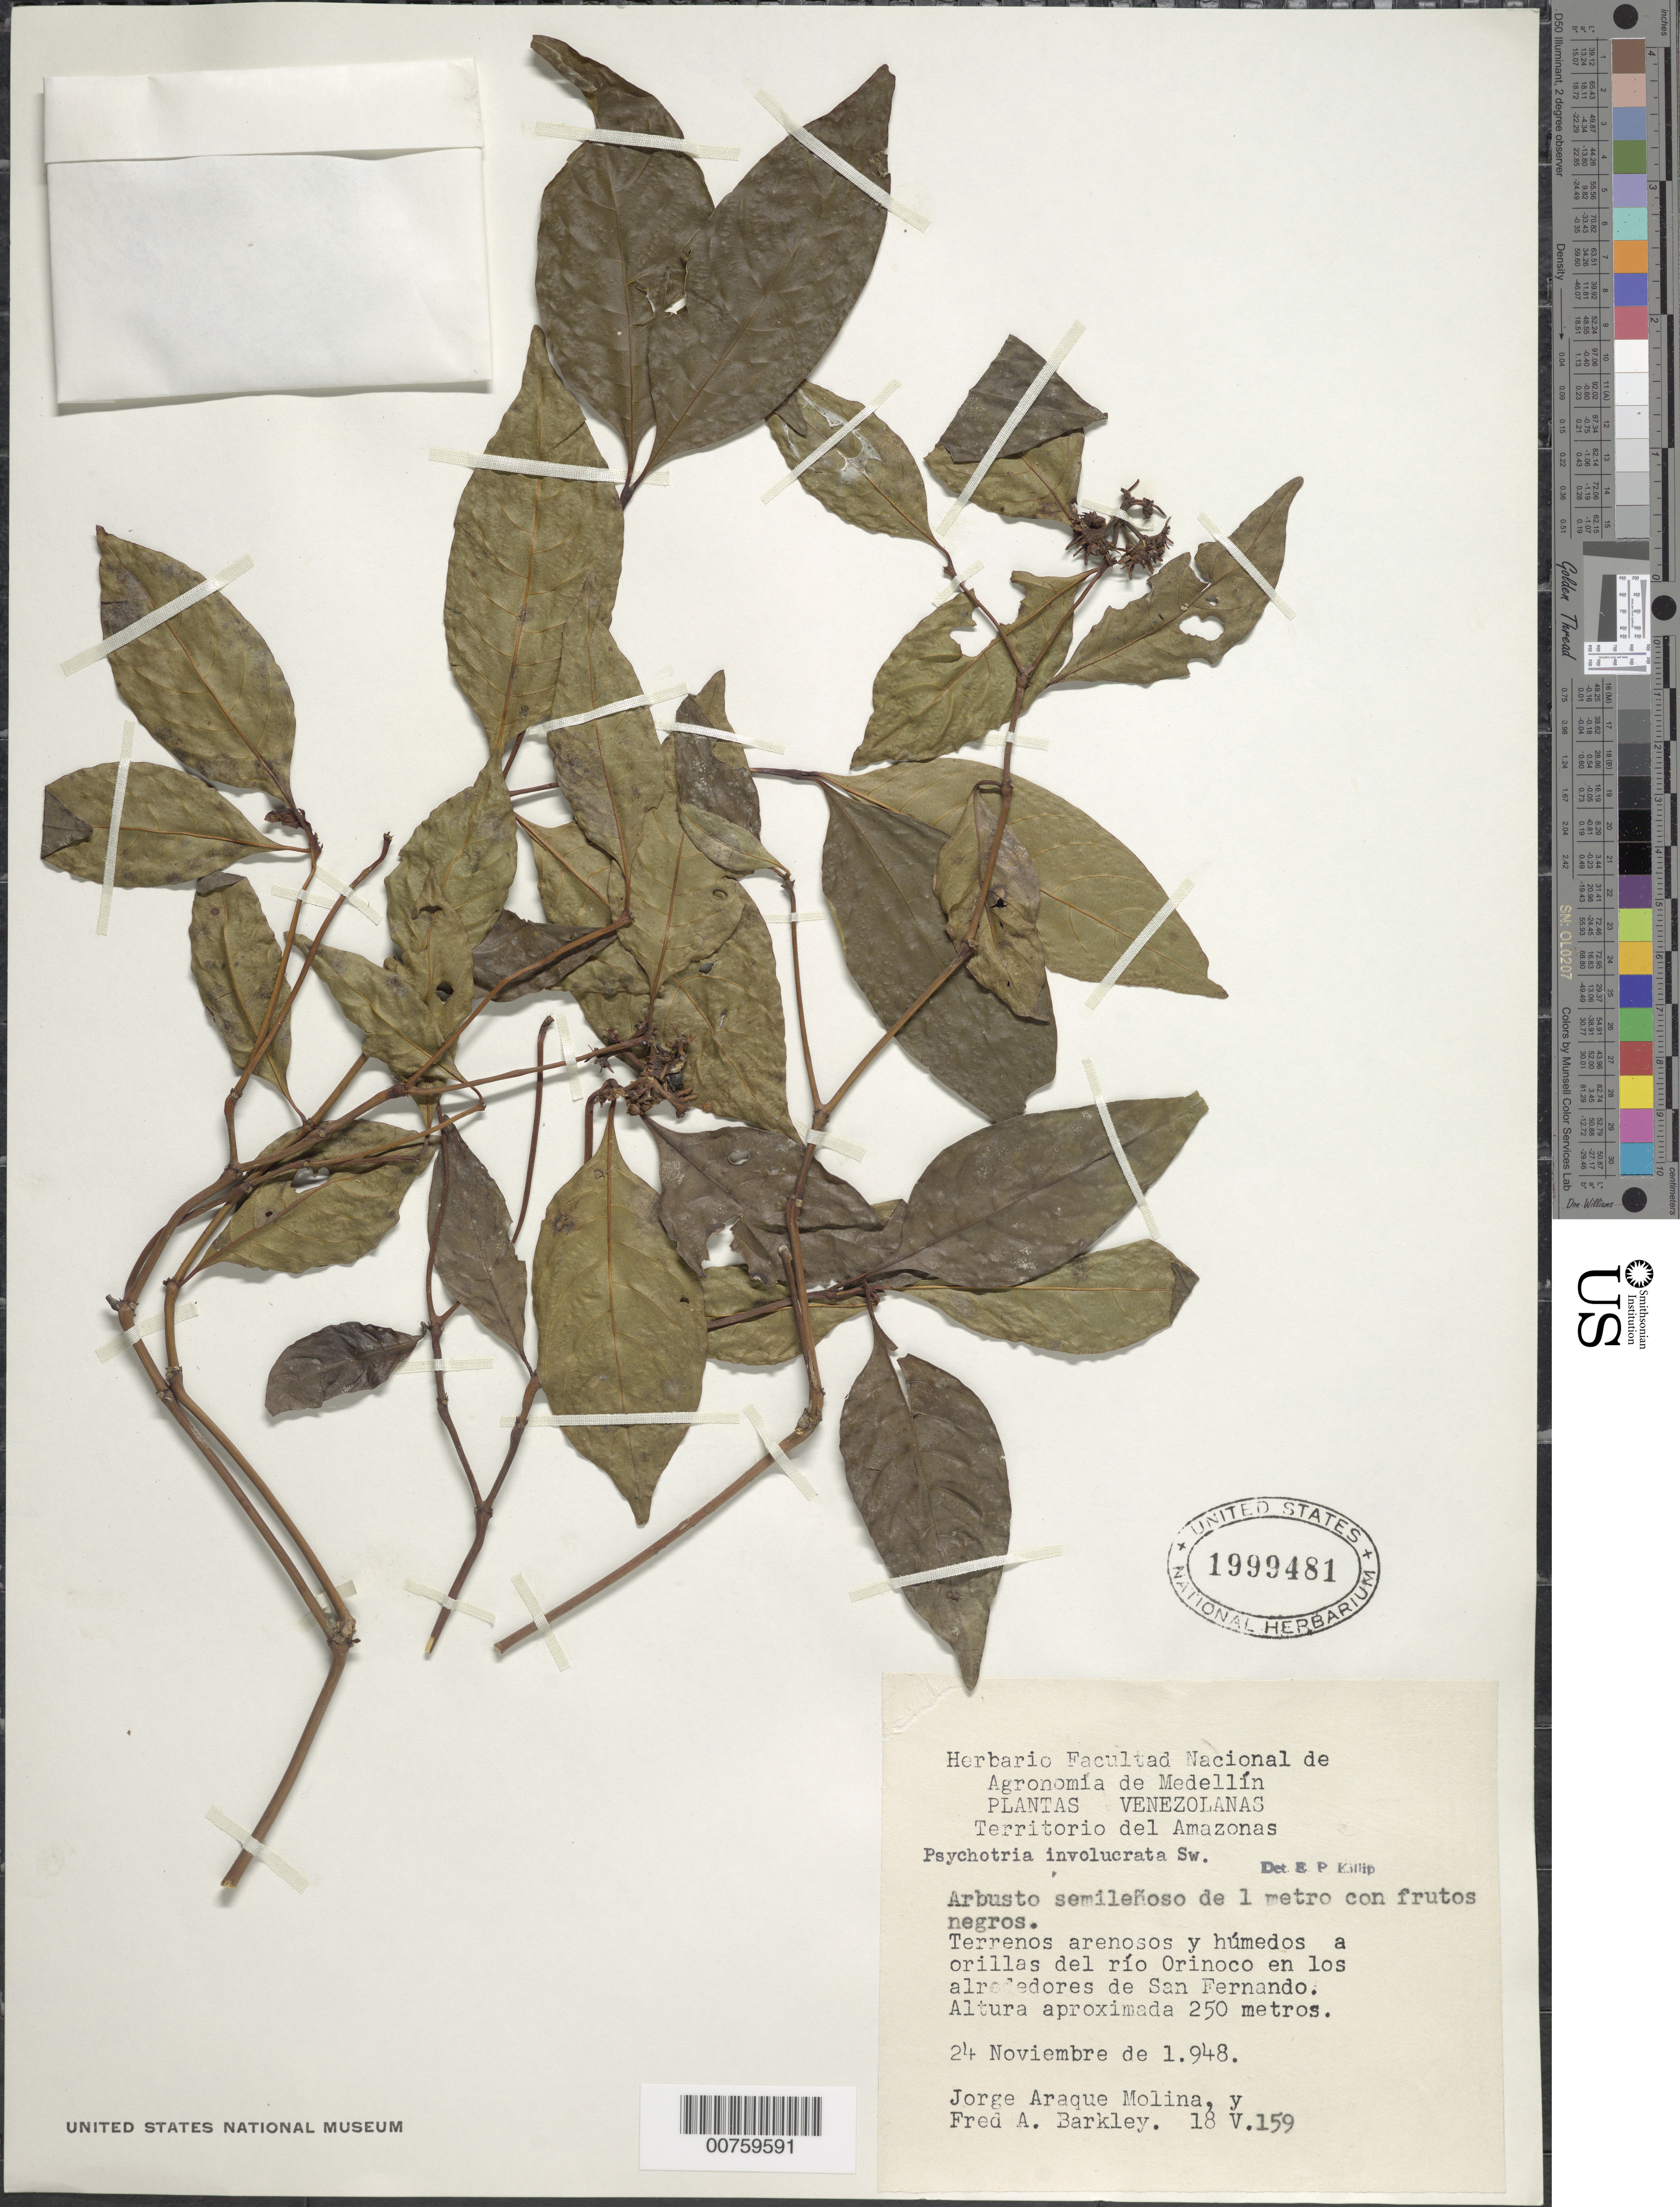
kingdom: Plantae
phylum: Tracheophyta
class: Magnoliopsida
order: Gentianales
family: Rubiaceae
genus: Psychotria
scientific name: Psychotria involucrata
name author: Sw.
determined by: Killip, Ellsworth P.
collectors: J. A. Molina & F. A. Barkley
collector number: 18v 159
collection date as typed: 24-Nov-48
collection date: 1948-11-24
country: Venezuela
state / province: Amazonas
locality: Río Orinoco en los alrededores de San Fernando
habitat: Terrenos arenosos y humedos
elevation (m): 250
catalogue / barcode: US 1999481